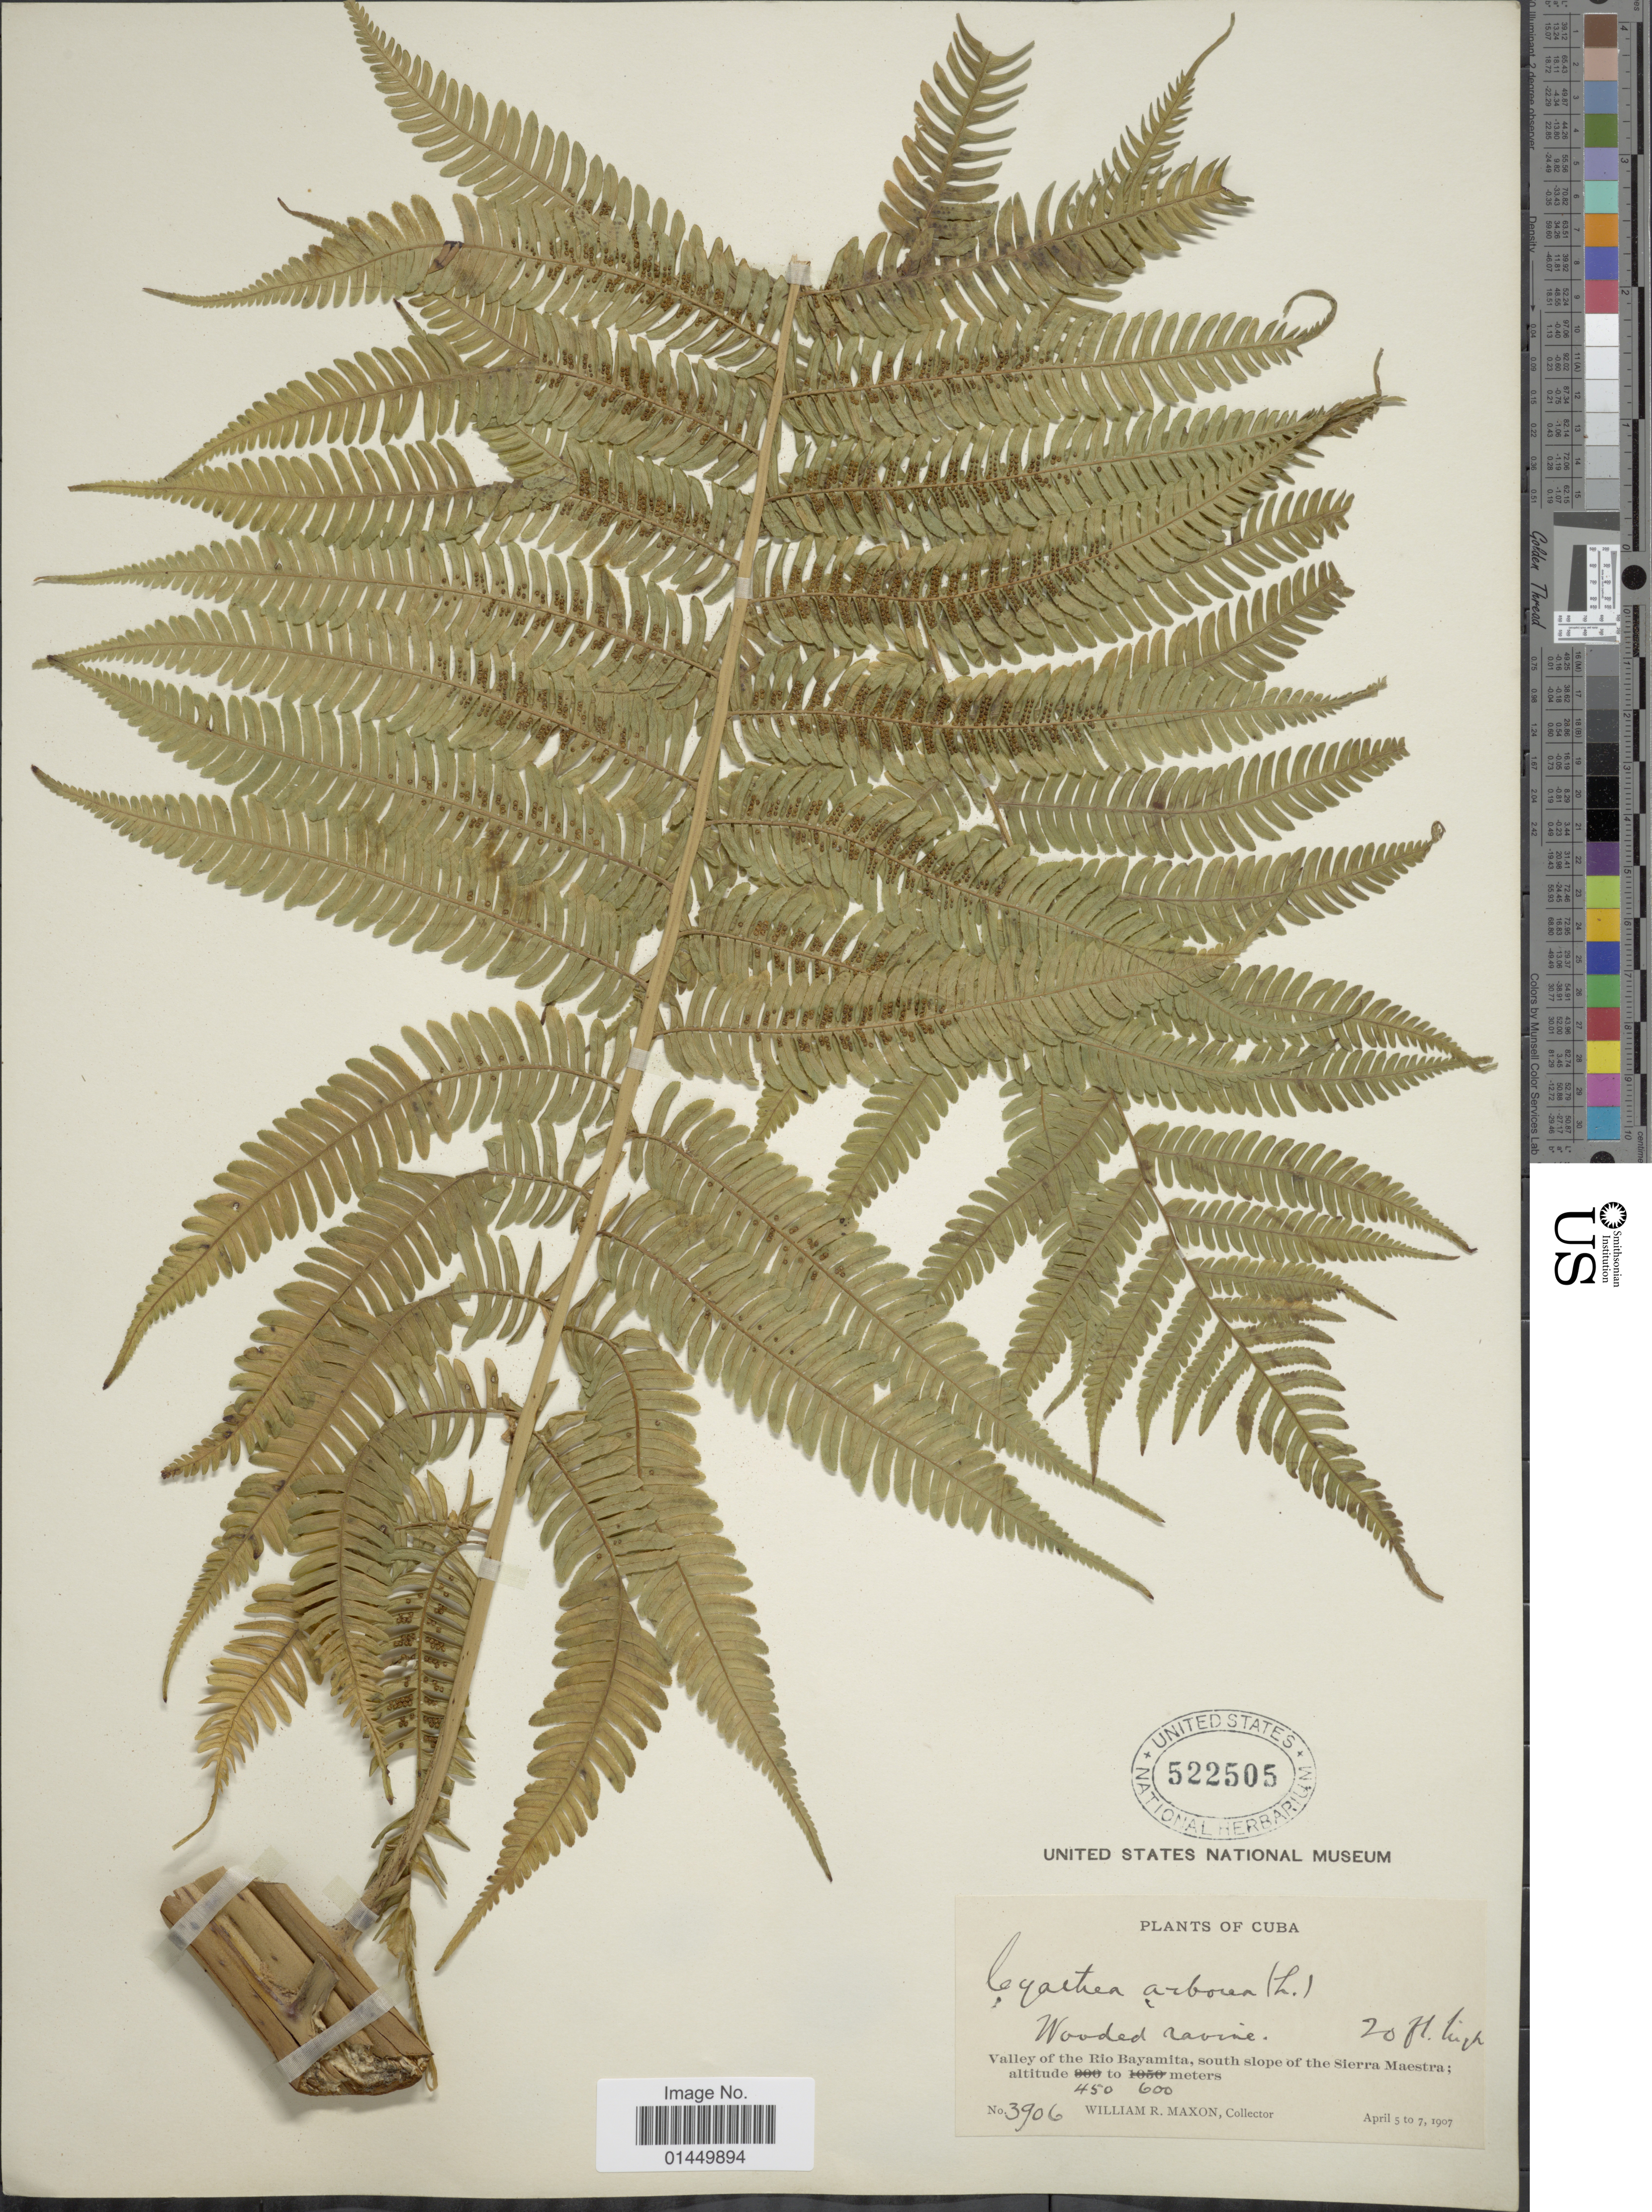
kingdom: Plantae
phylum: Tracheophyta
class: Polypodiopsida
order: Cyatheales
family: Cyatheaceae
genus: Cyathea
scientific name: Cyathea arborea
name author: (L.) Sm.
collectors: W. R. Maxon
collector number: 3906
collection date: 1907-04-05/1907-04-07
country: Cuba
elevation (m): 450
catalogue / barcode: US 522505